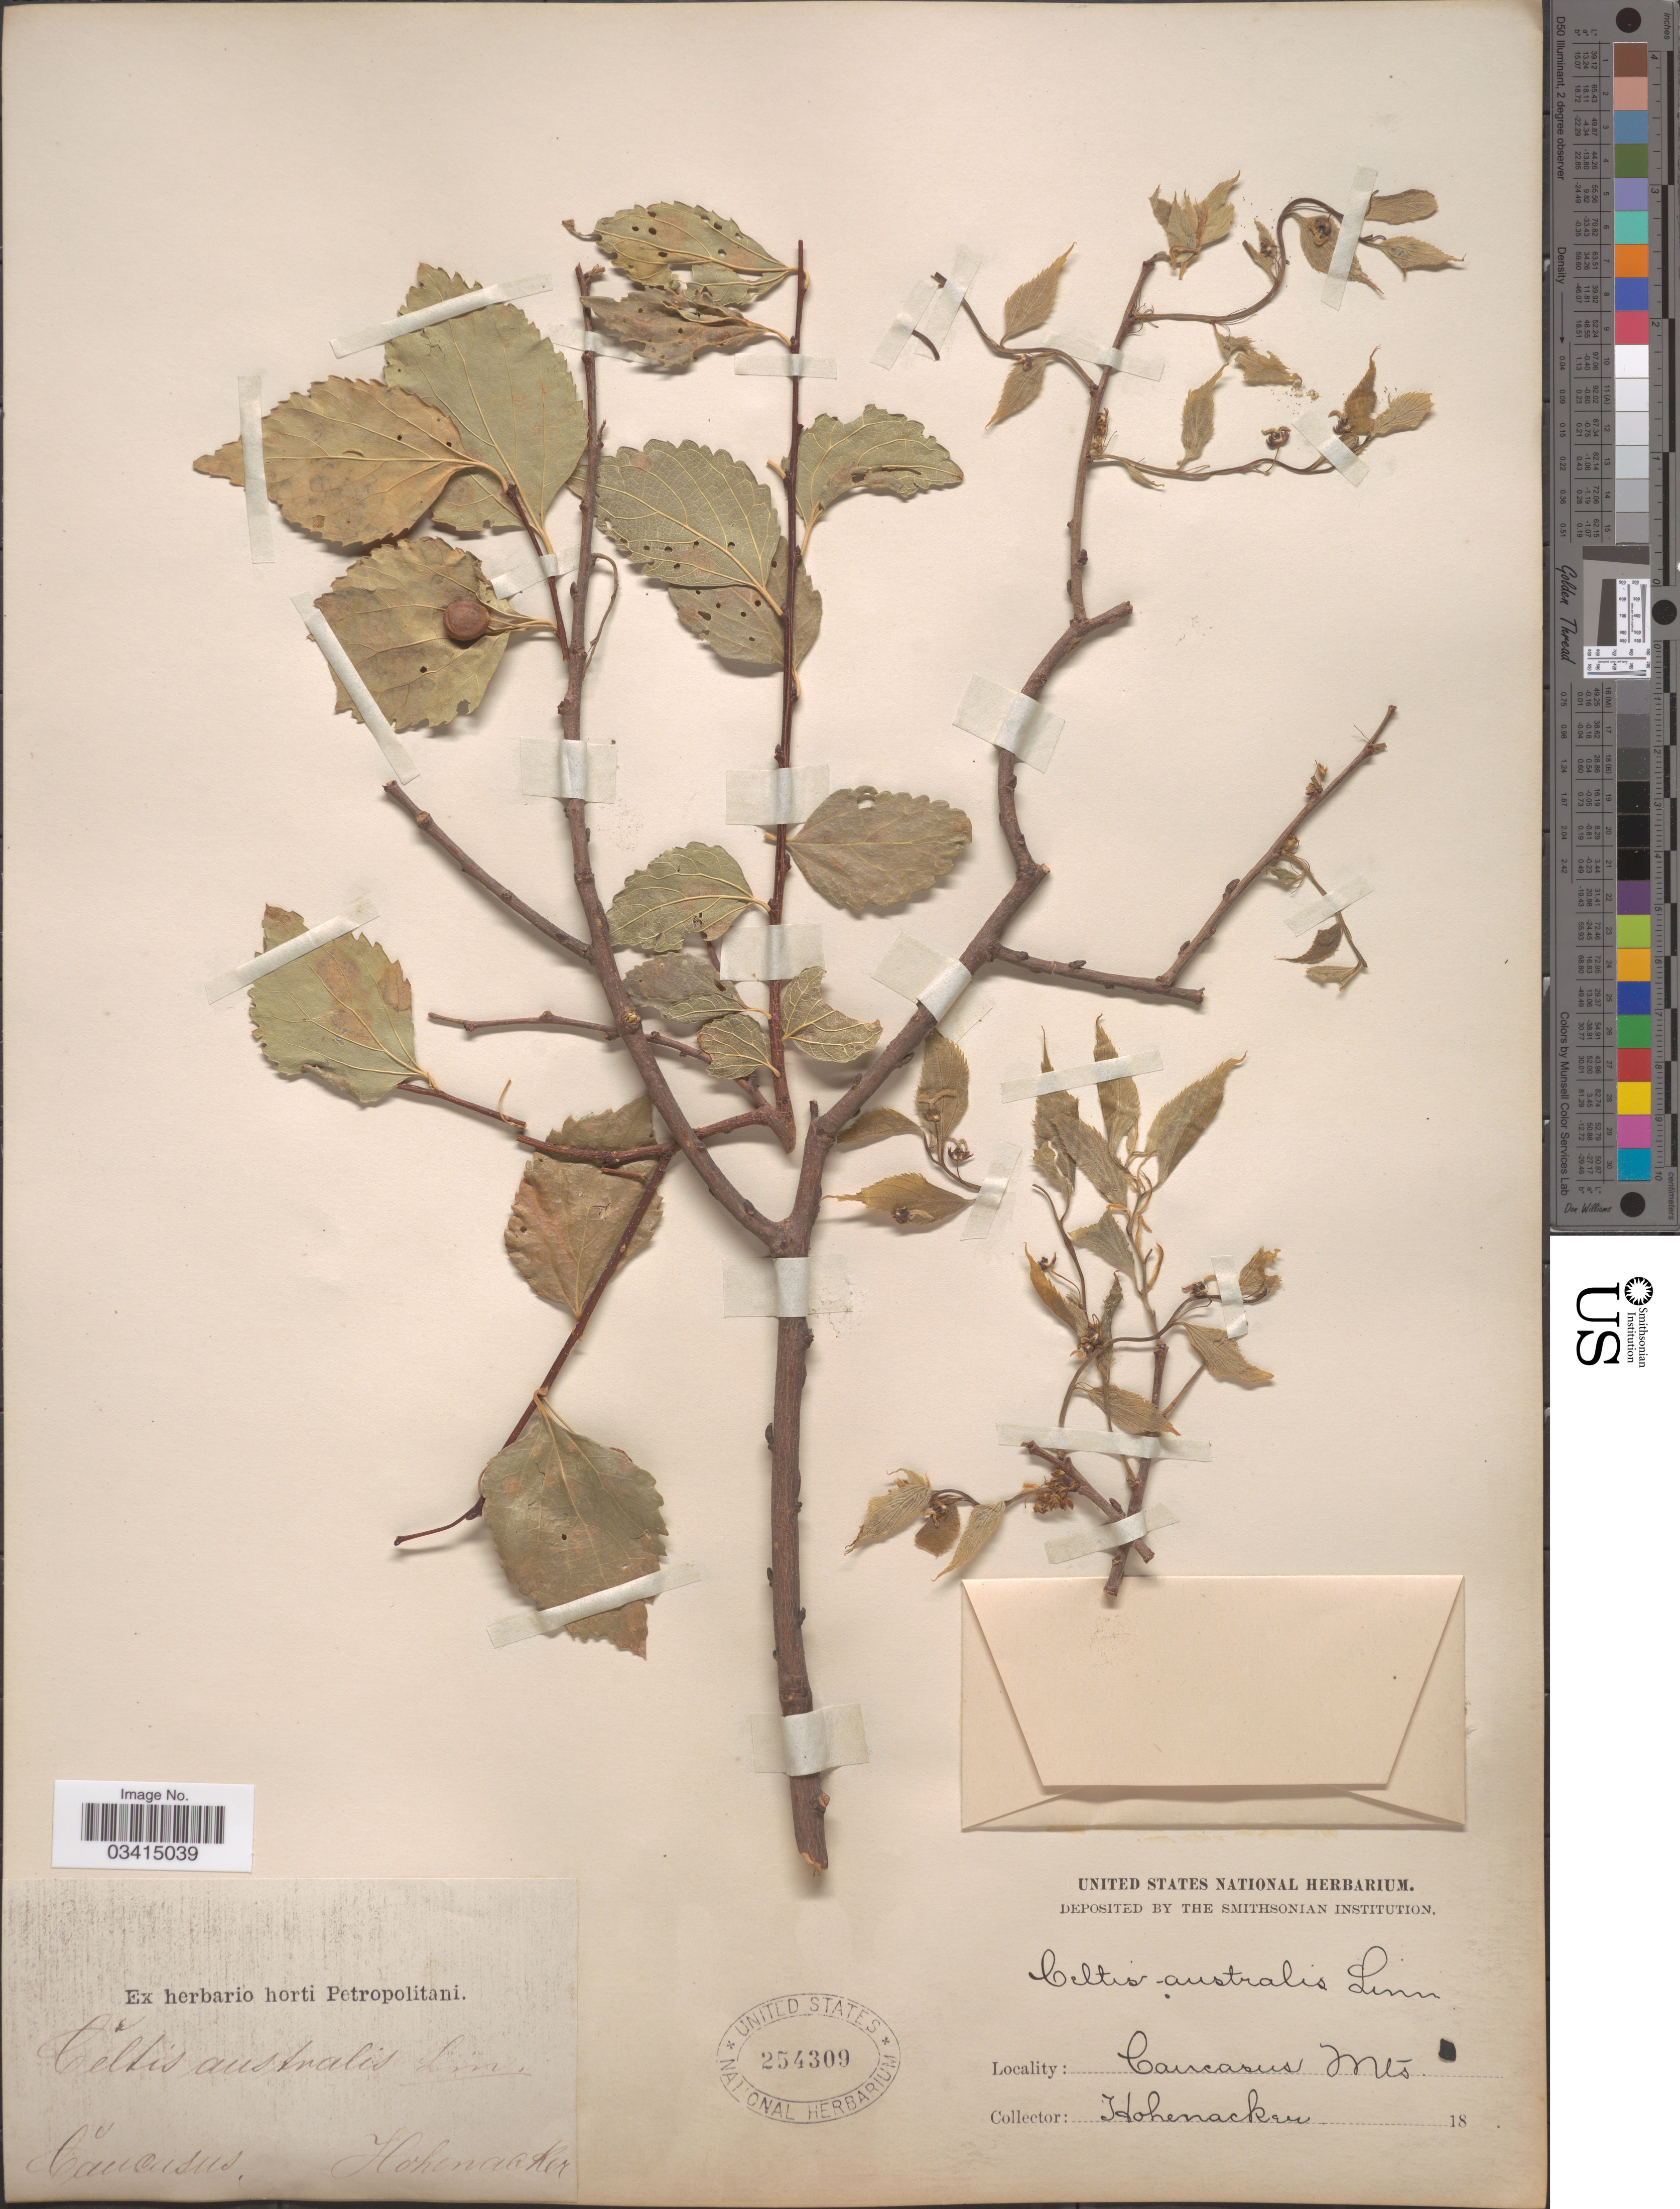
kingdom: Plantae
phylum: Tracheophyta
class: Magnoliopsida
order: Rosales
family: Cannabaceae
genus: Celtis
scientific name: Celtis australis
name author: L.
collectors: Hohenacker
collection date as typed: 18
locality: Caucasus Mts.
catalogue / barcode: US 254309